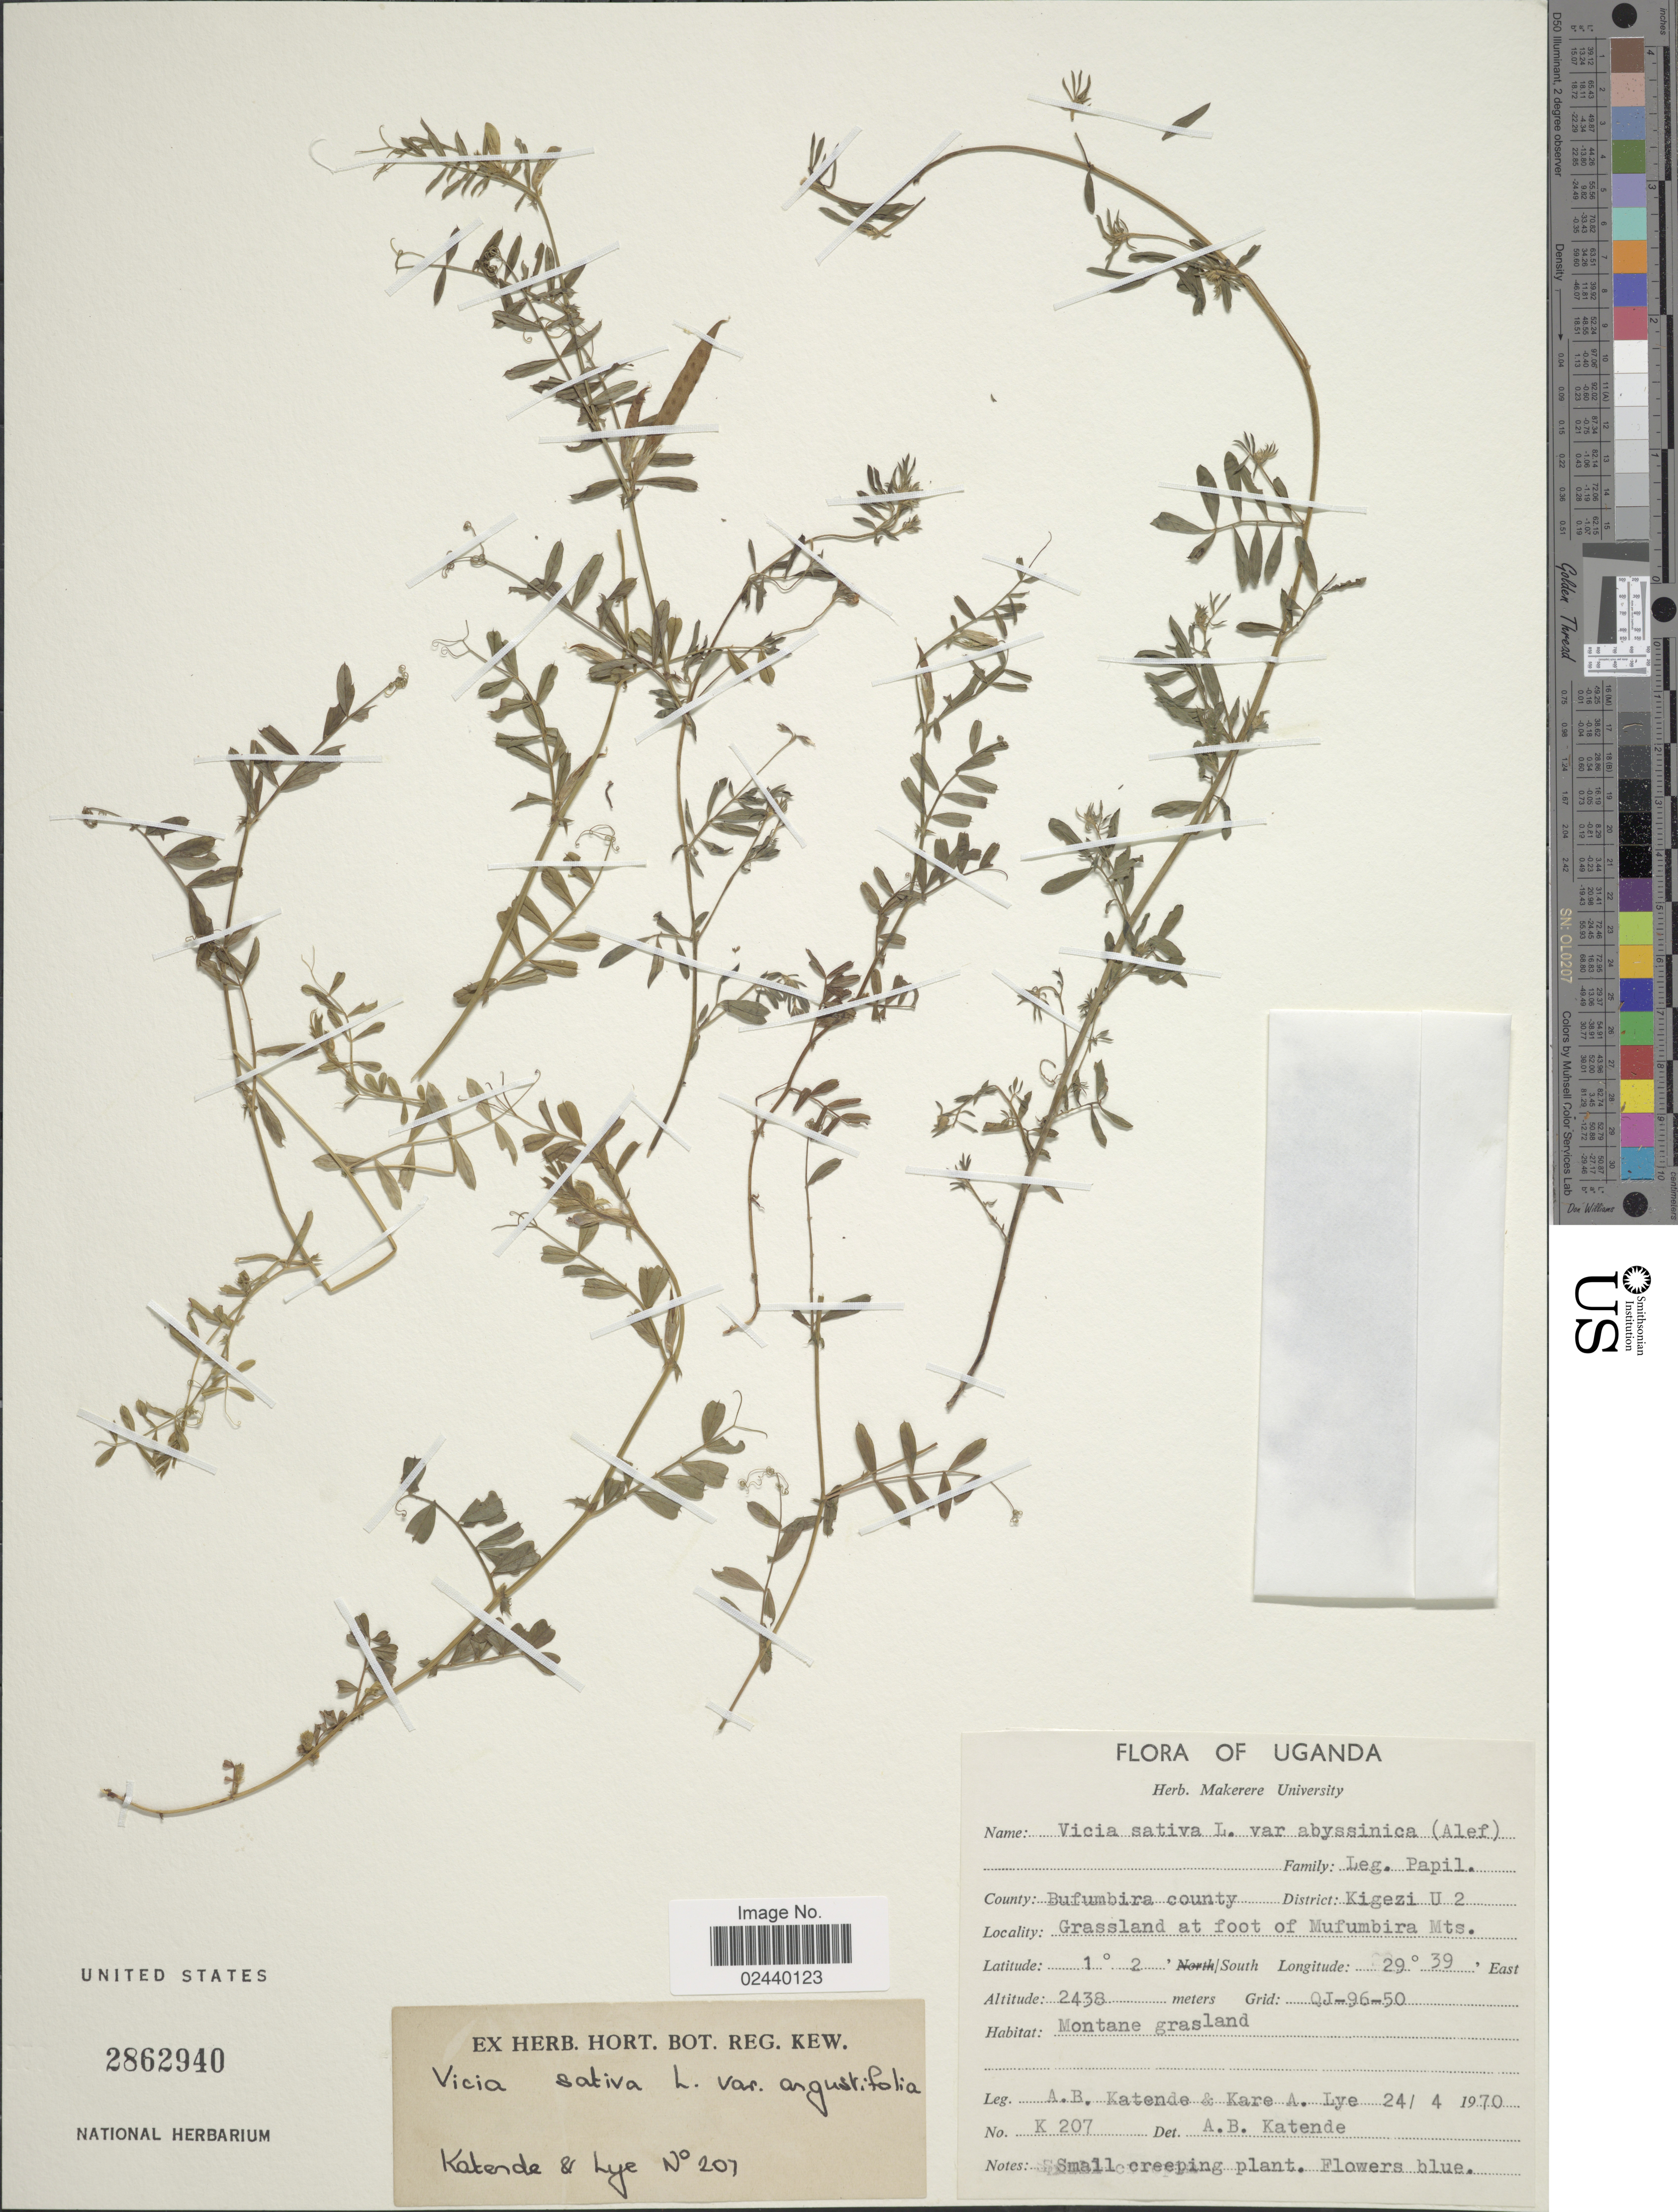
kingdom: Plantae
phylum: Tracheophyta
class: Magnoliopsida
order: Fabales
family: Fabaceae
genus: Vicia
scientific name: Vicia sativa var. angustifolia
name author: (L.) Ehrh.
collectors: A. Katende & K. A. Lye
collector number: K 207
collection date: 1970-04-24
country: Uganda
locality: County: Bufumbira county, District: Kigezi U 2, Grassland at foot of Mufumbira Mts, Montane grassland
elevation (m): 2438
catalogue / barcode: US 2862940